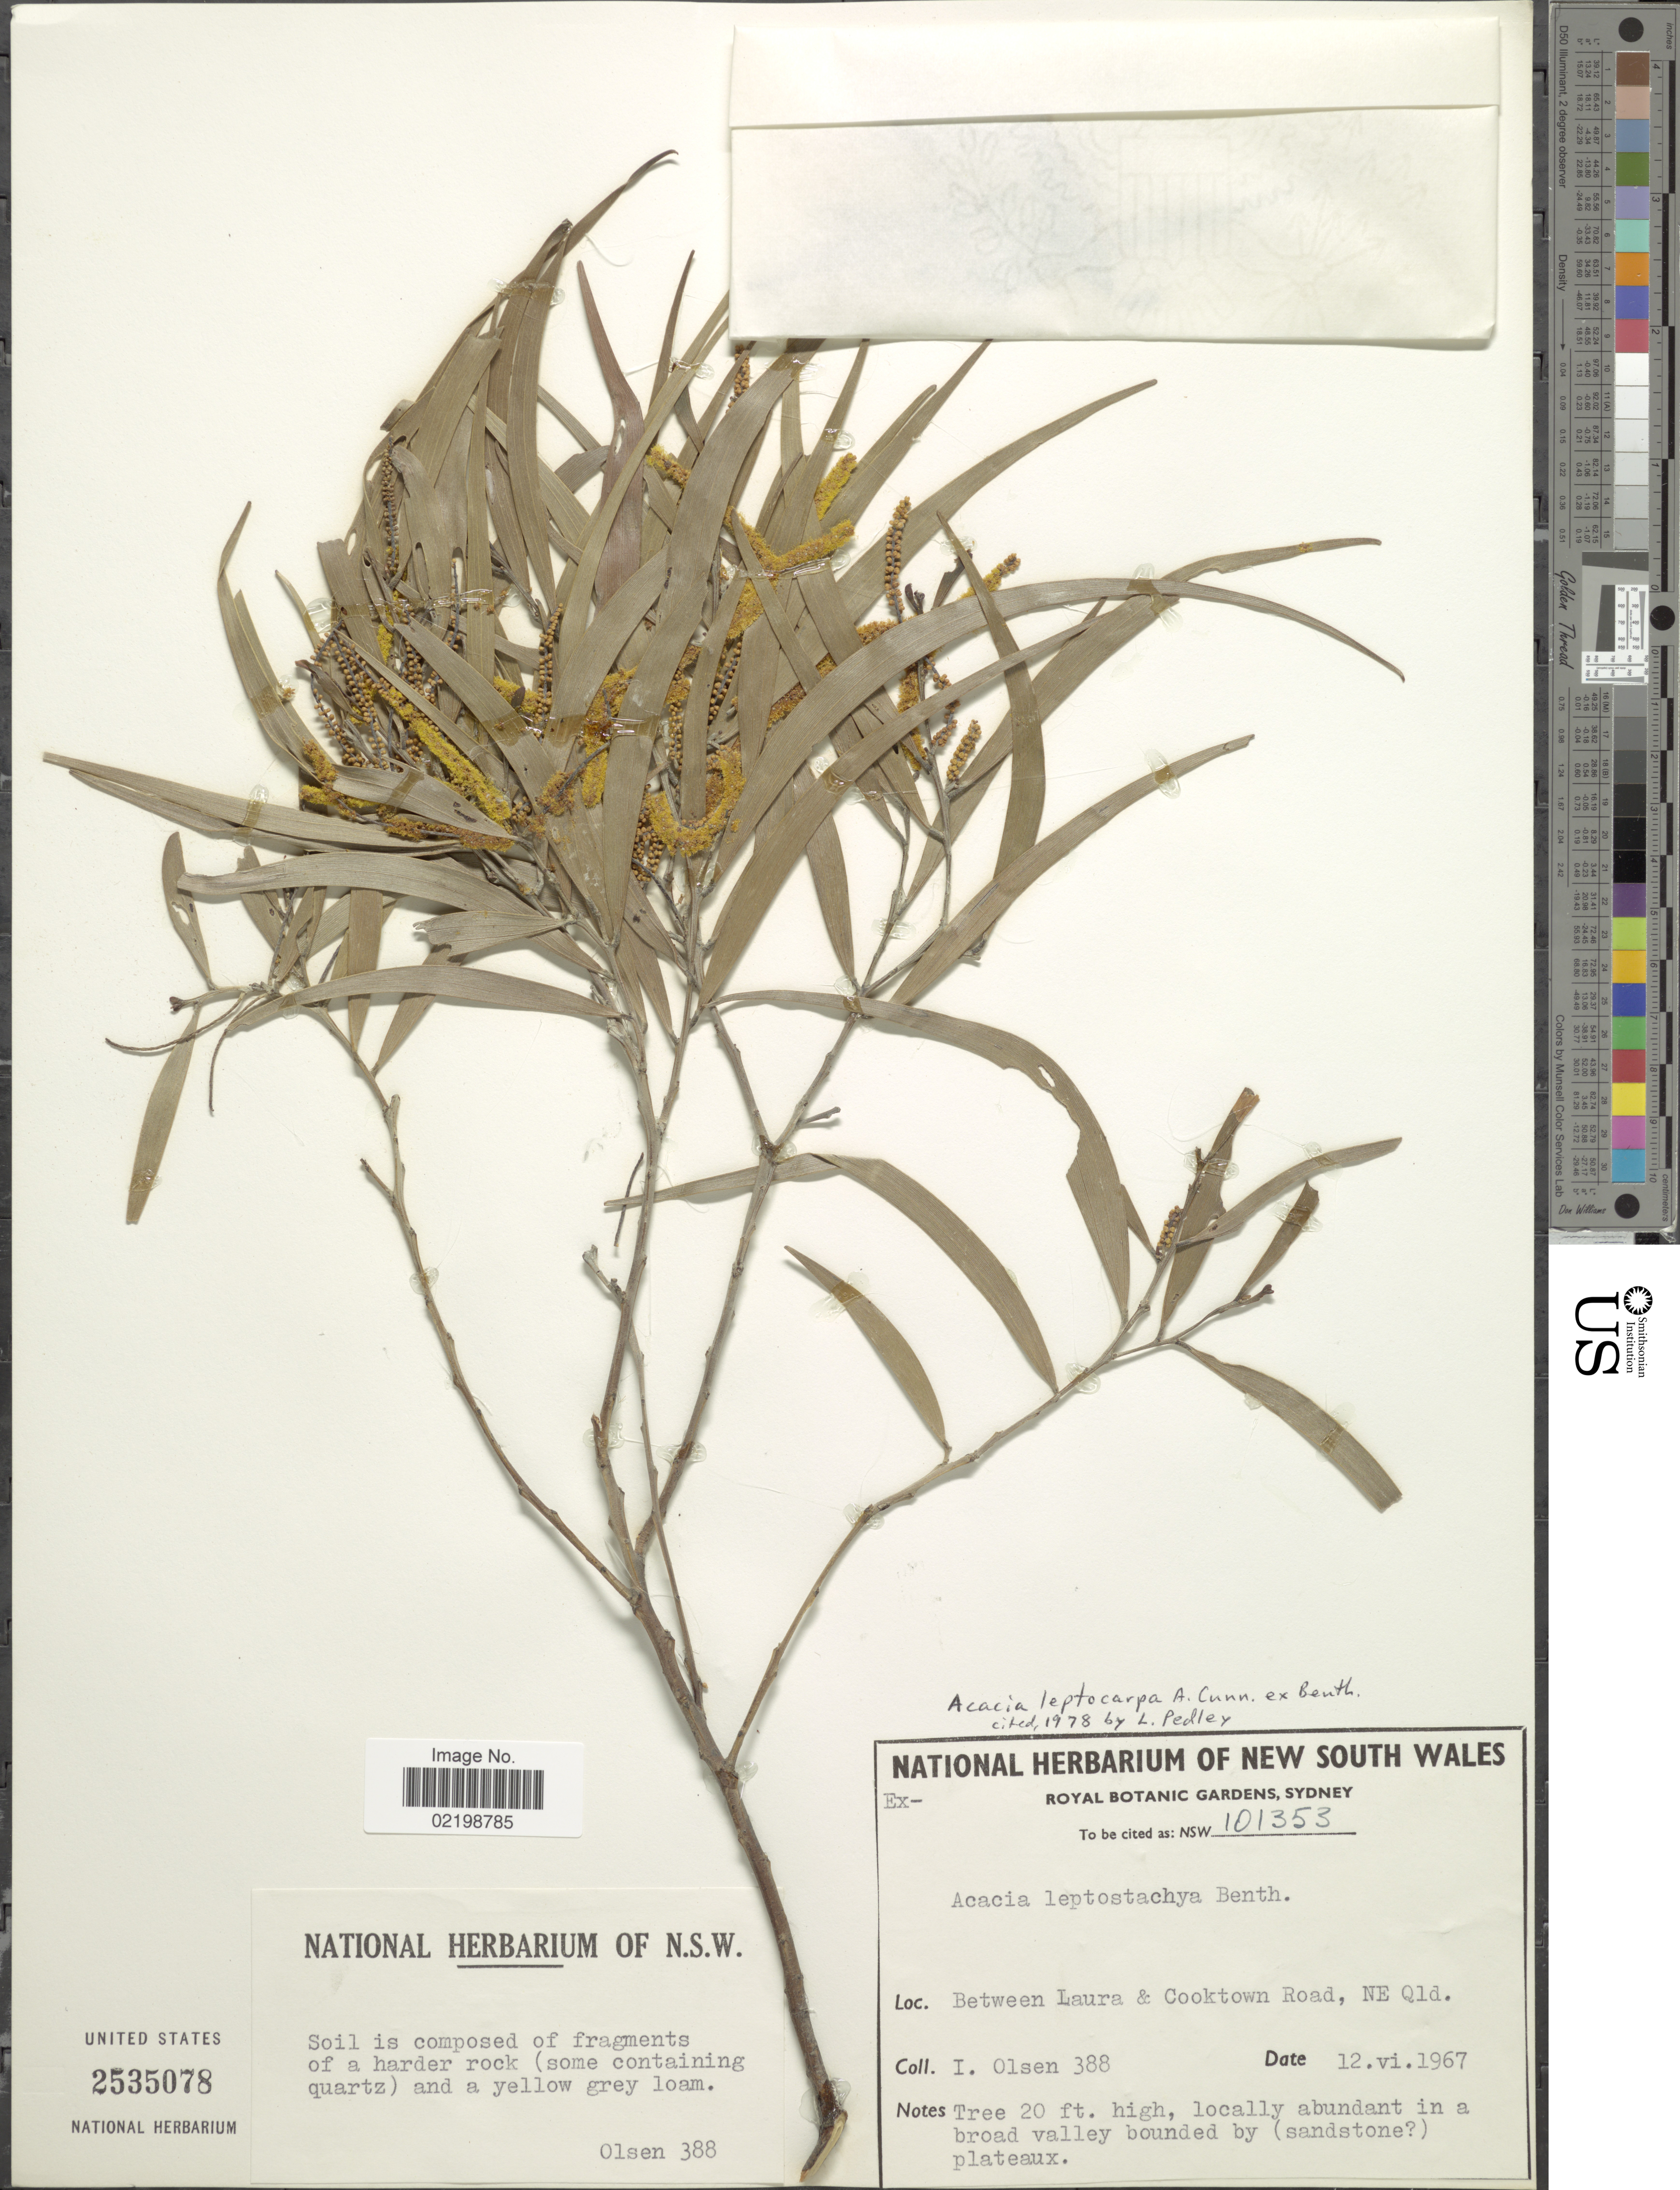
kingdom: Plantae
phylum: Tracheophyta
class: Magnoliopsida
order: Fabales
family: Fabaceae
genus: Acacia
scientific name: Acacia leptocarpa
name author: Benth.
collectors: I. Olsen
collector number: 388/ NSW101353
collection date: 1967-06-12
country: Australia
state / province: Queensland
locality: Between Laura & Cooktown Road, NE Qld.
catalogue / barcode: US 2535078